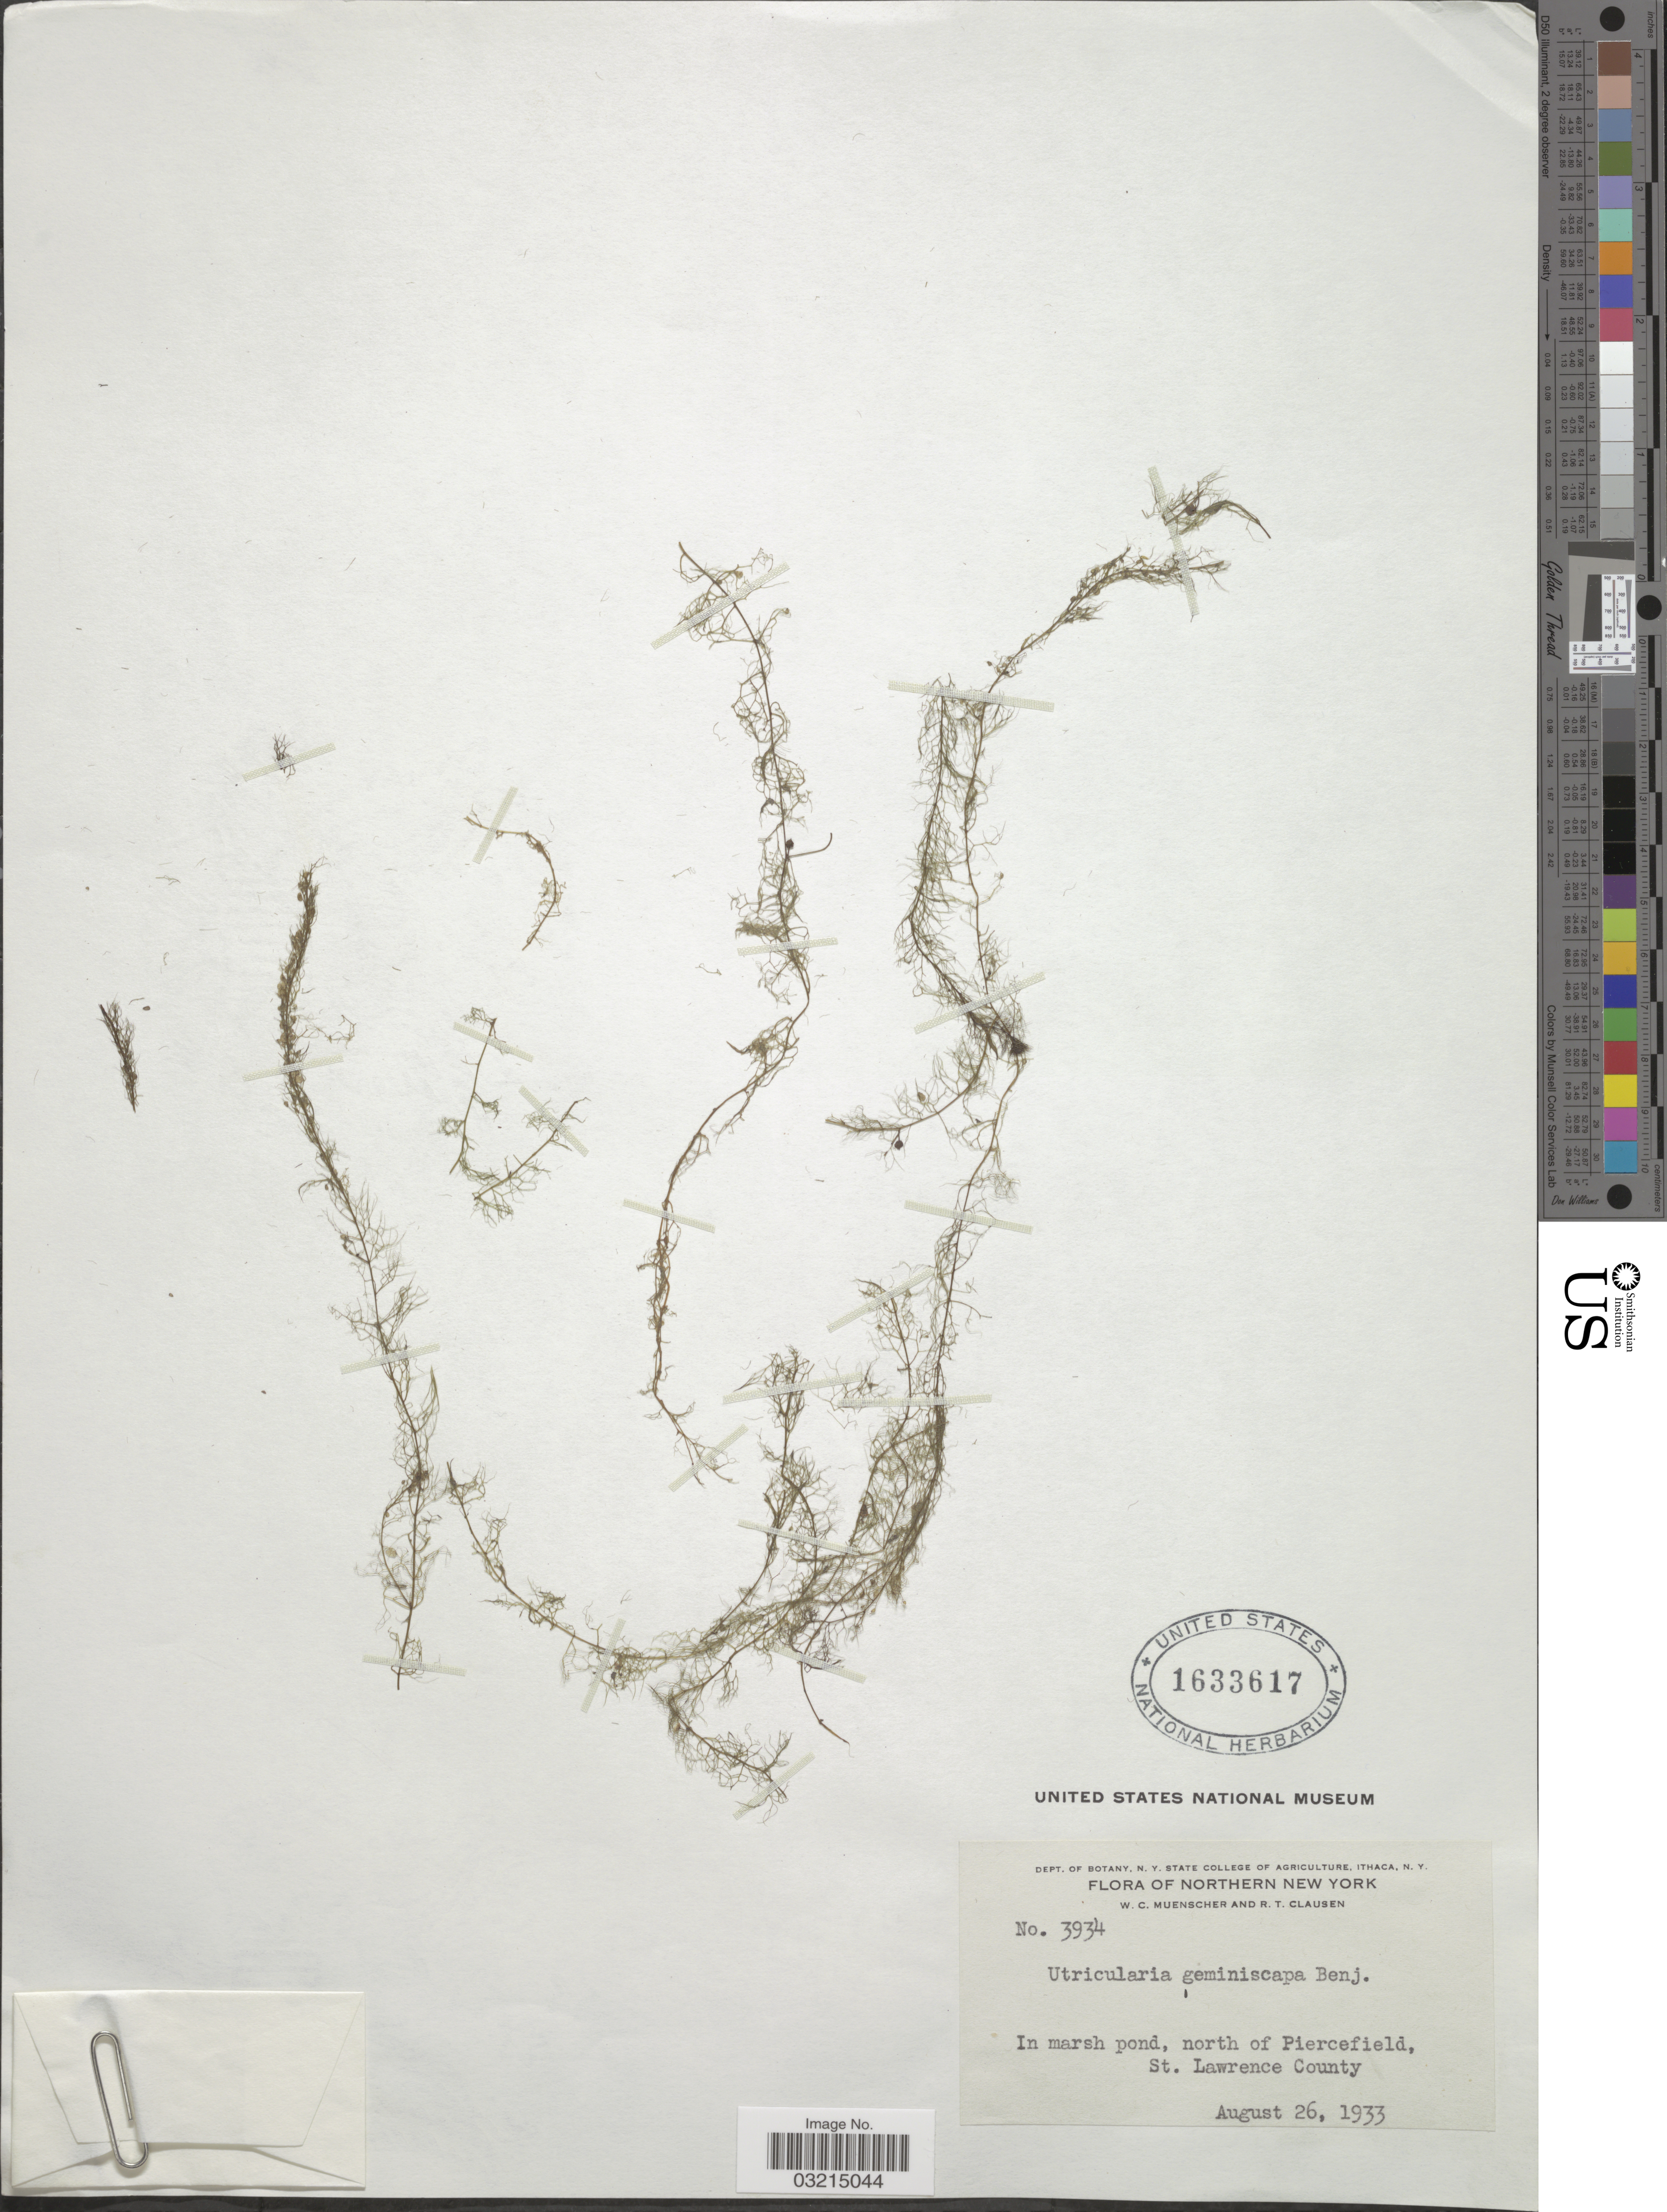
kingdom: Plantae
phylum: Tracheophyta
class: Magnoliopsida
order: Lamiales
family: Lentibulariaceae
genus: Utricularia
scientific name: Utricularia geminiscapa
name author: Benj.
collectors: W. Muenscher & R. T. Clausen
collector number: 3934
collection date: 1933-08-26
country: United States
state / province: New York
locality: Northern New York. In marsh pond, north of Piercefield, St. Lawrence County.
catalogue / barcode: US 1633617